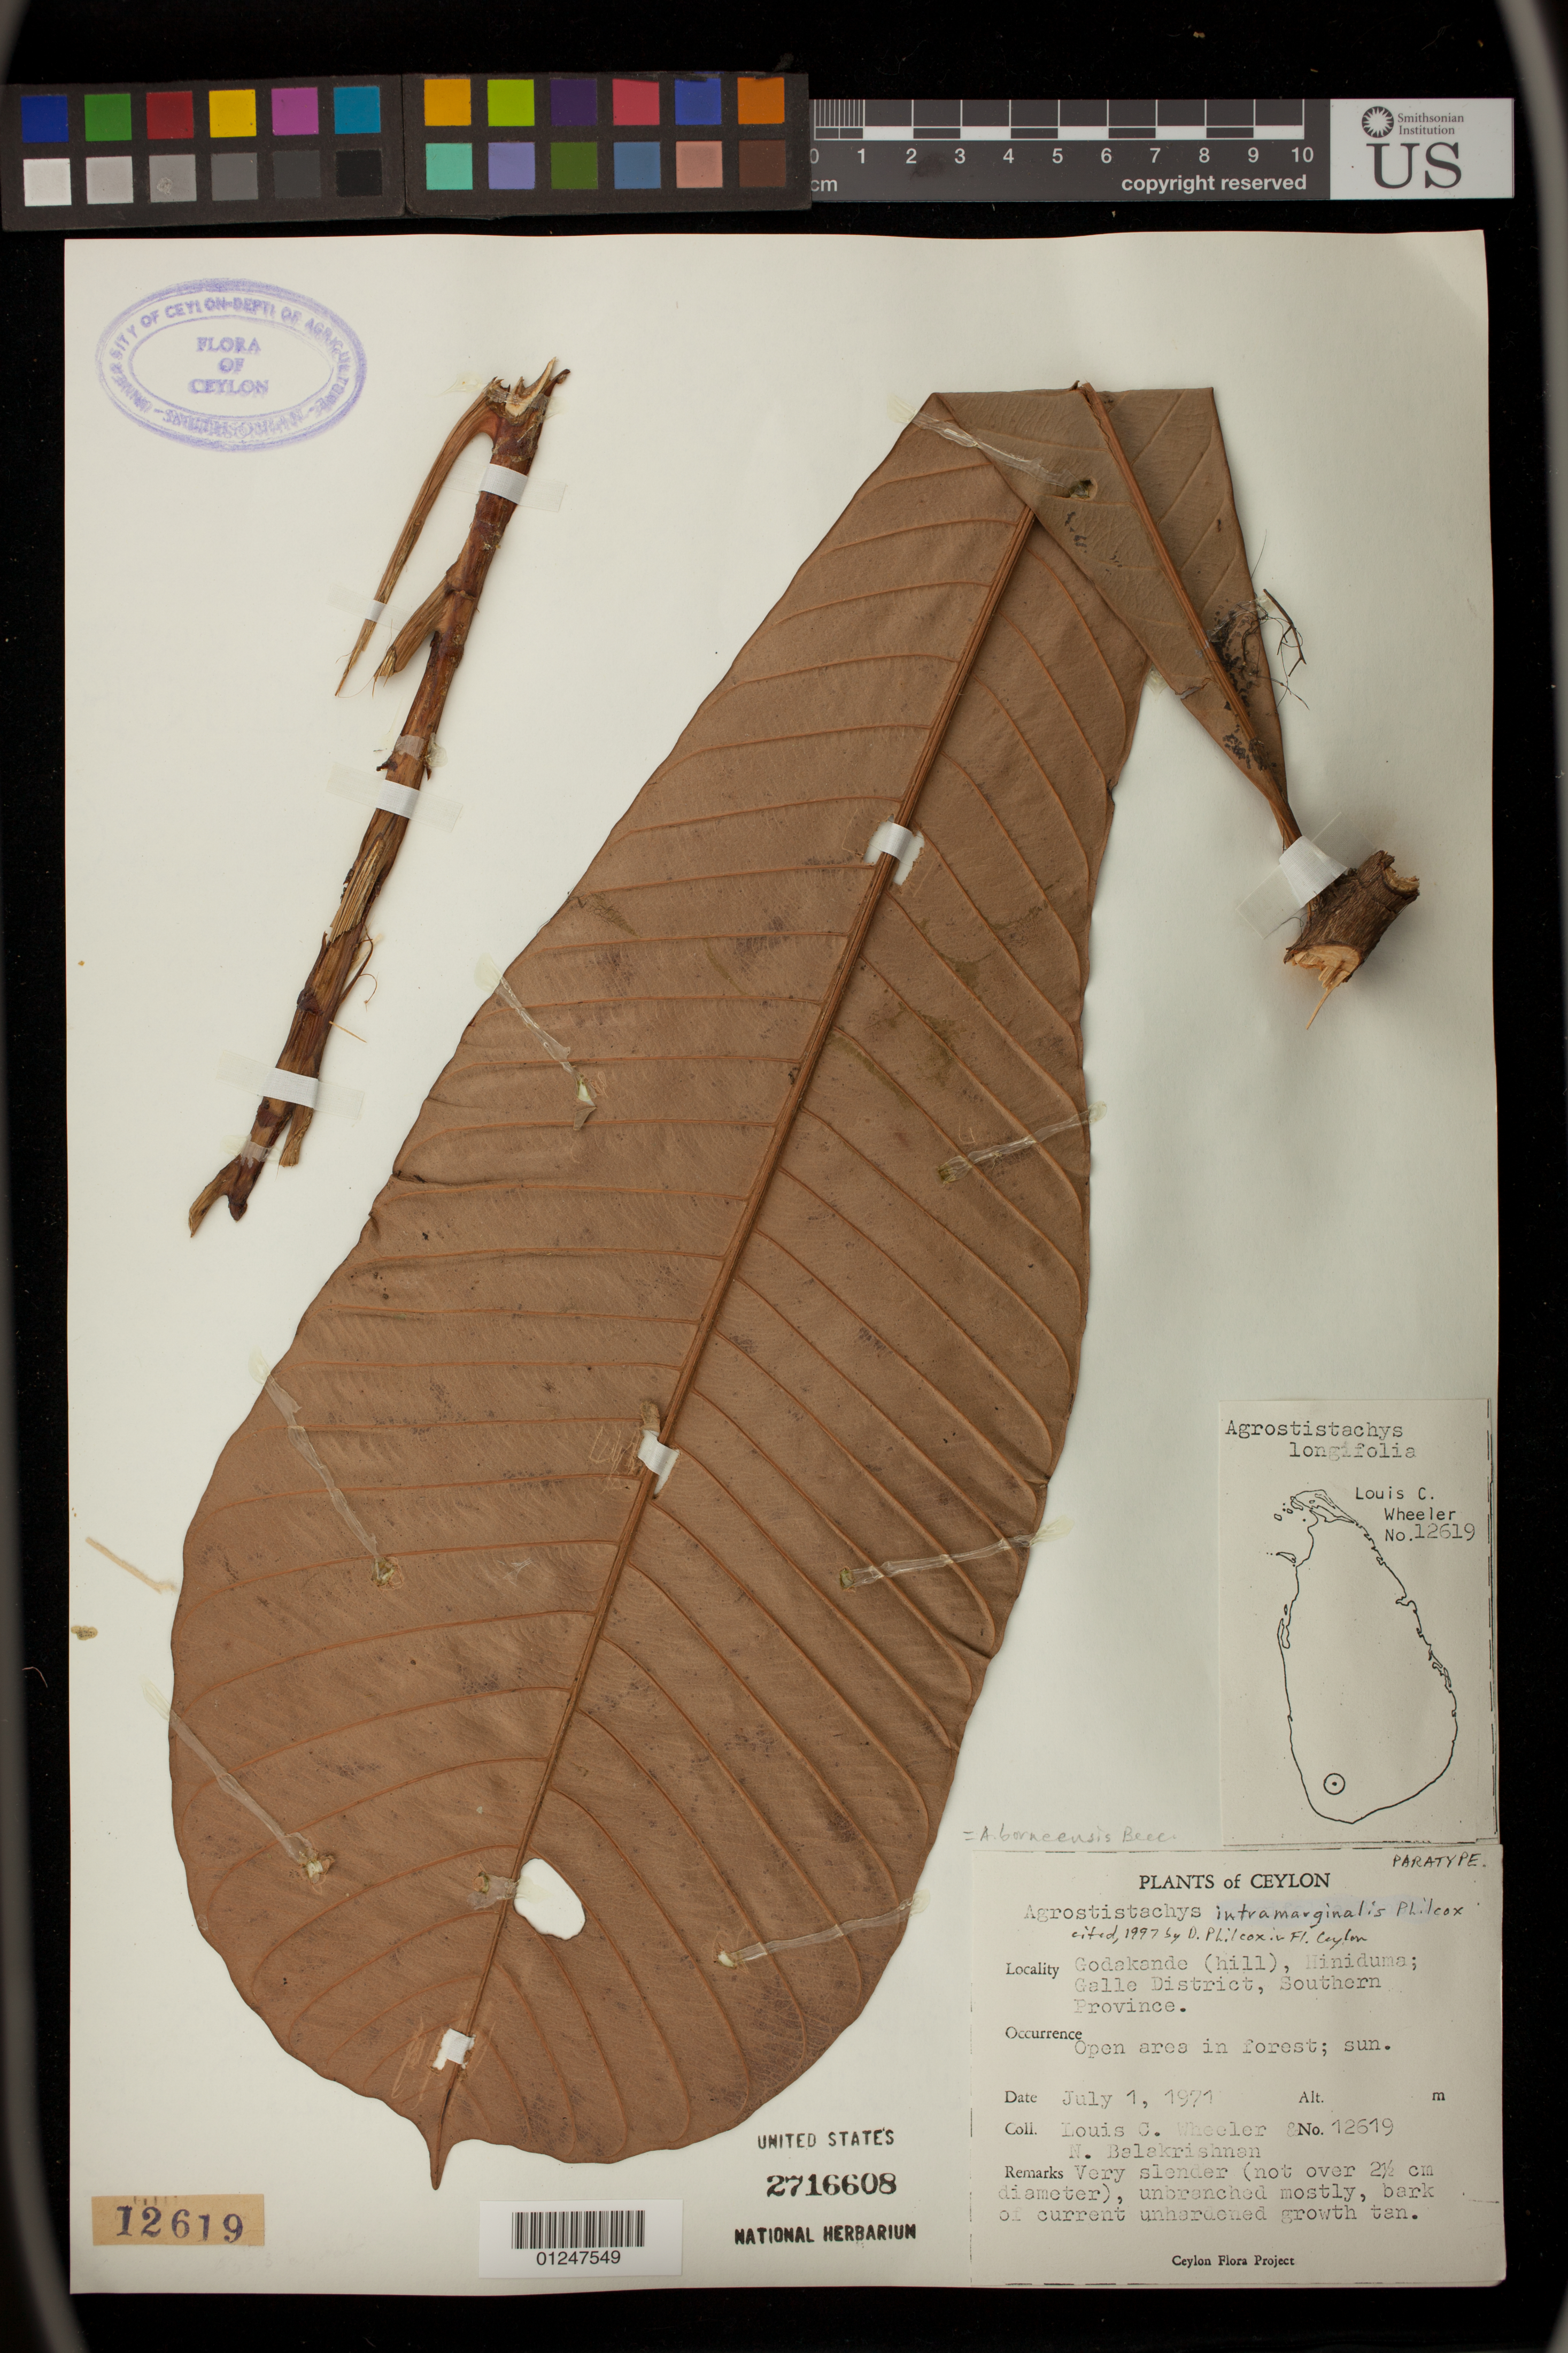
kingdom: Plantae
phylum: Tracheophyta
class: Magnoliopsida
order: Malpighiales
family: Euphorbiaceae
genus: Agrostistachys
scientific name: Agrostistachys borneensis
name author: Becc.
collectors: L. C. Wheeler & N. Balakrishnan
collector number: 12619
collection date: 1971-07-01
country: Sri Lanka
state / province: Southern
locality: Godakande (hill), Hiniduma; Galle District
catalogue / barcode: US 2716608